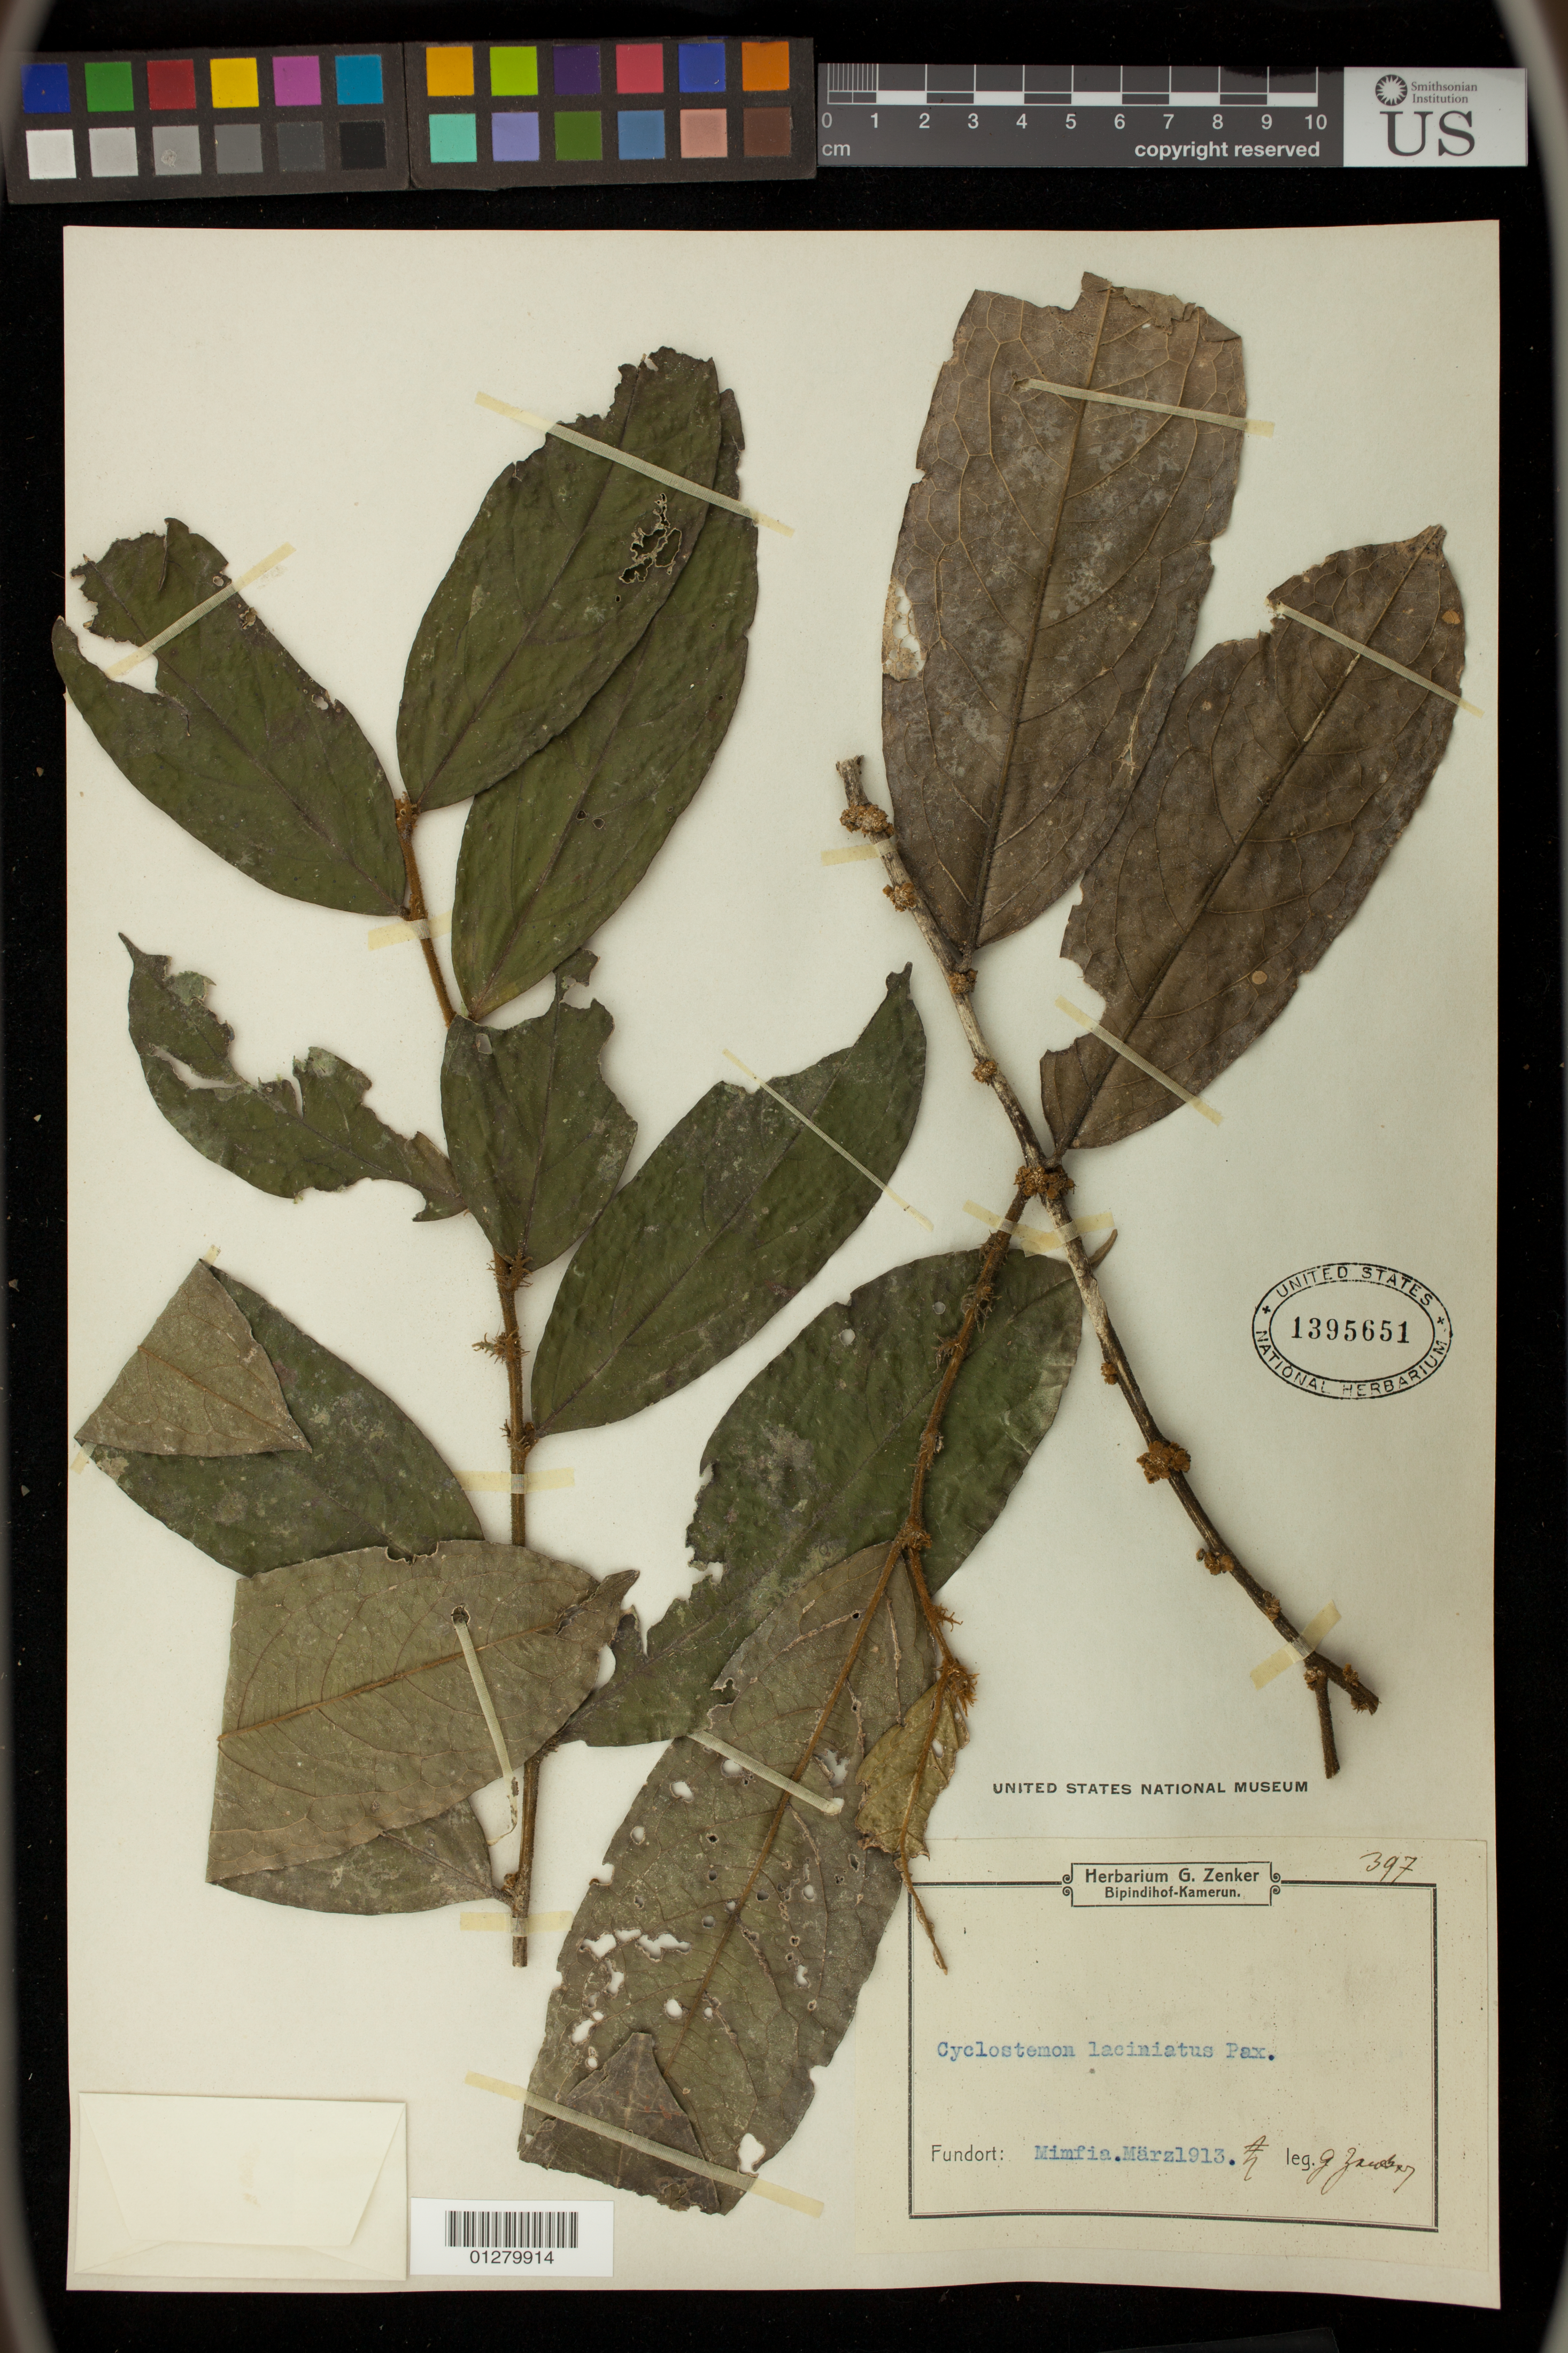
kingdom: Plantae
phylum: Tracheophyta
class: Magnoliopsida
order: Malpighiales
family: Putranjivaceae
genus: Drypetes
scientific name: Drypetes laciniata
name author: (Pax) Hutch.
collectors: G. A. Zenker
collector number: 397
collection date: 1913-03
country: Cameroon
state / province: Sud-Ouest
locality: Mimfia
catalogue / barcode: US 1395651